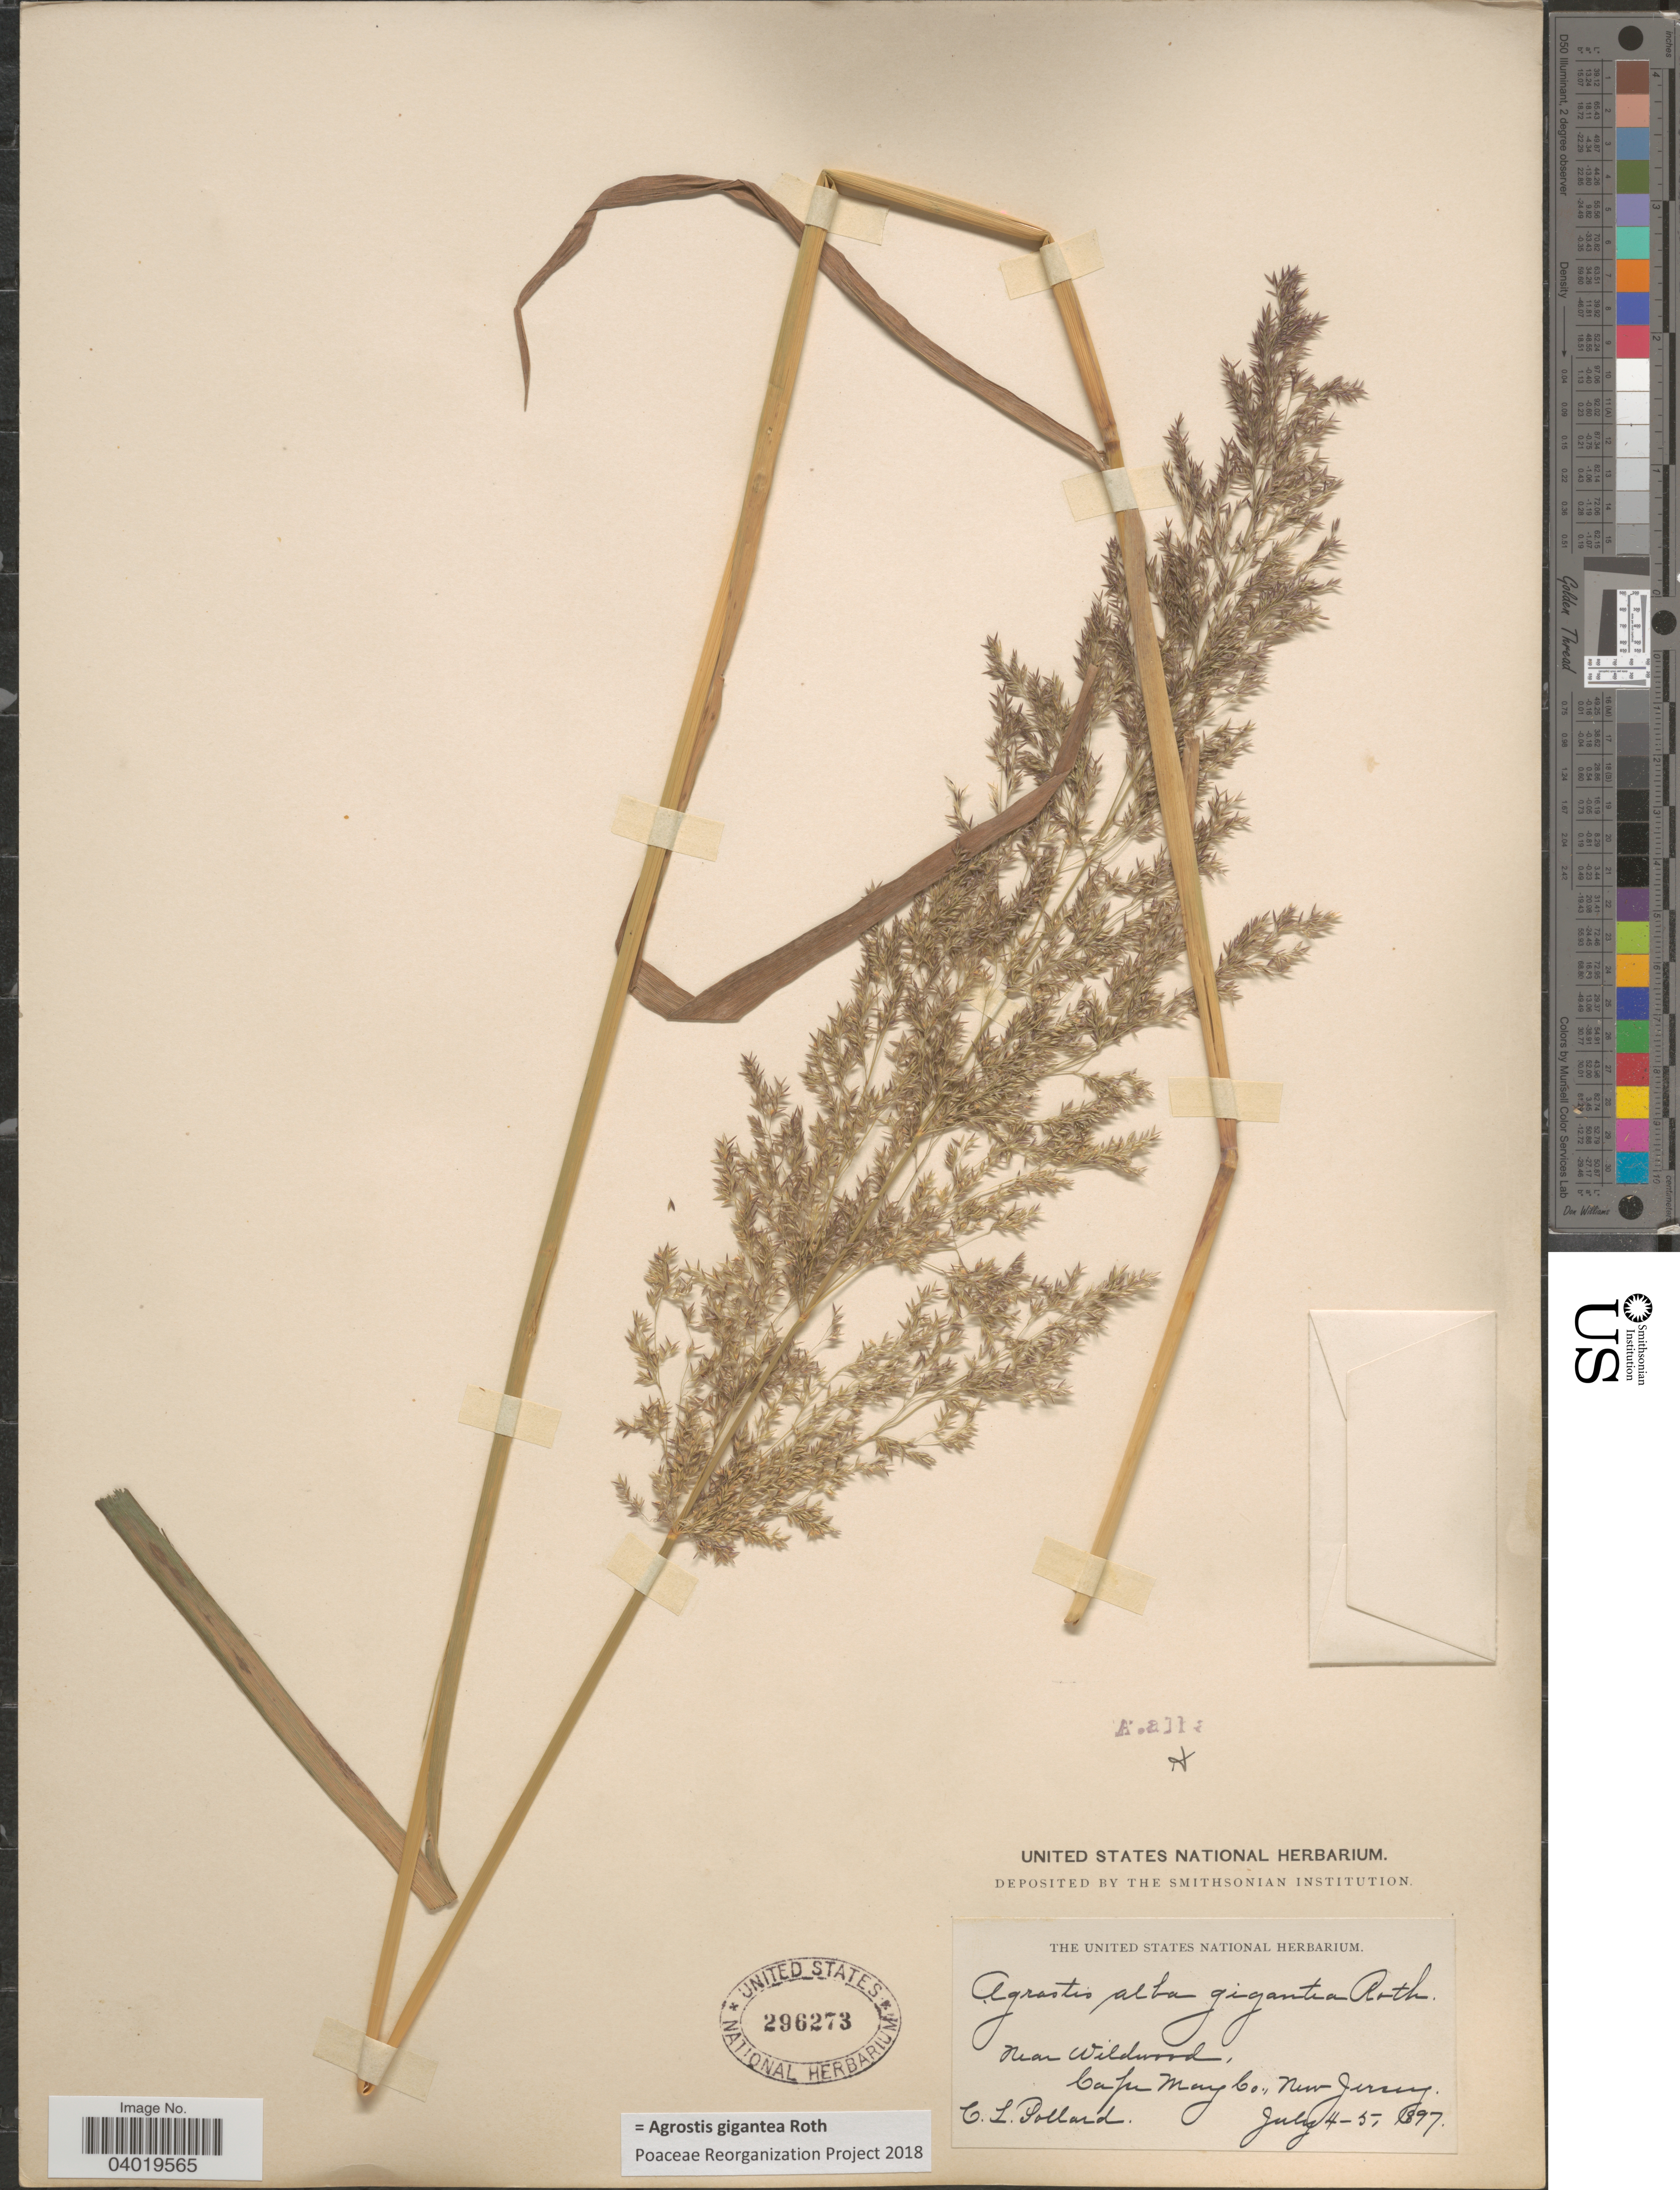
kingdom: Plantae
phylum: Tracheophyta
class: Liliopsida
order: Poales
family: Poaceae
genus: Agrostis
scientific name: Agrostis gigantea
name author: Roth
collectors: C. L. Pollard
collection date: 1897-07-04/1897-07-05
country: United States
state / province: New Jersey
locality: Near Wildwood, Cape May Co.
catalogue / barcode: US 296273